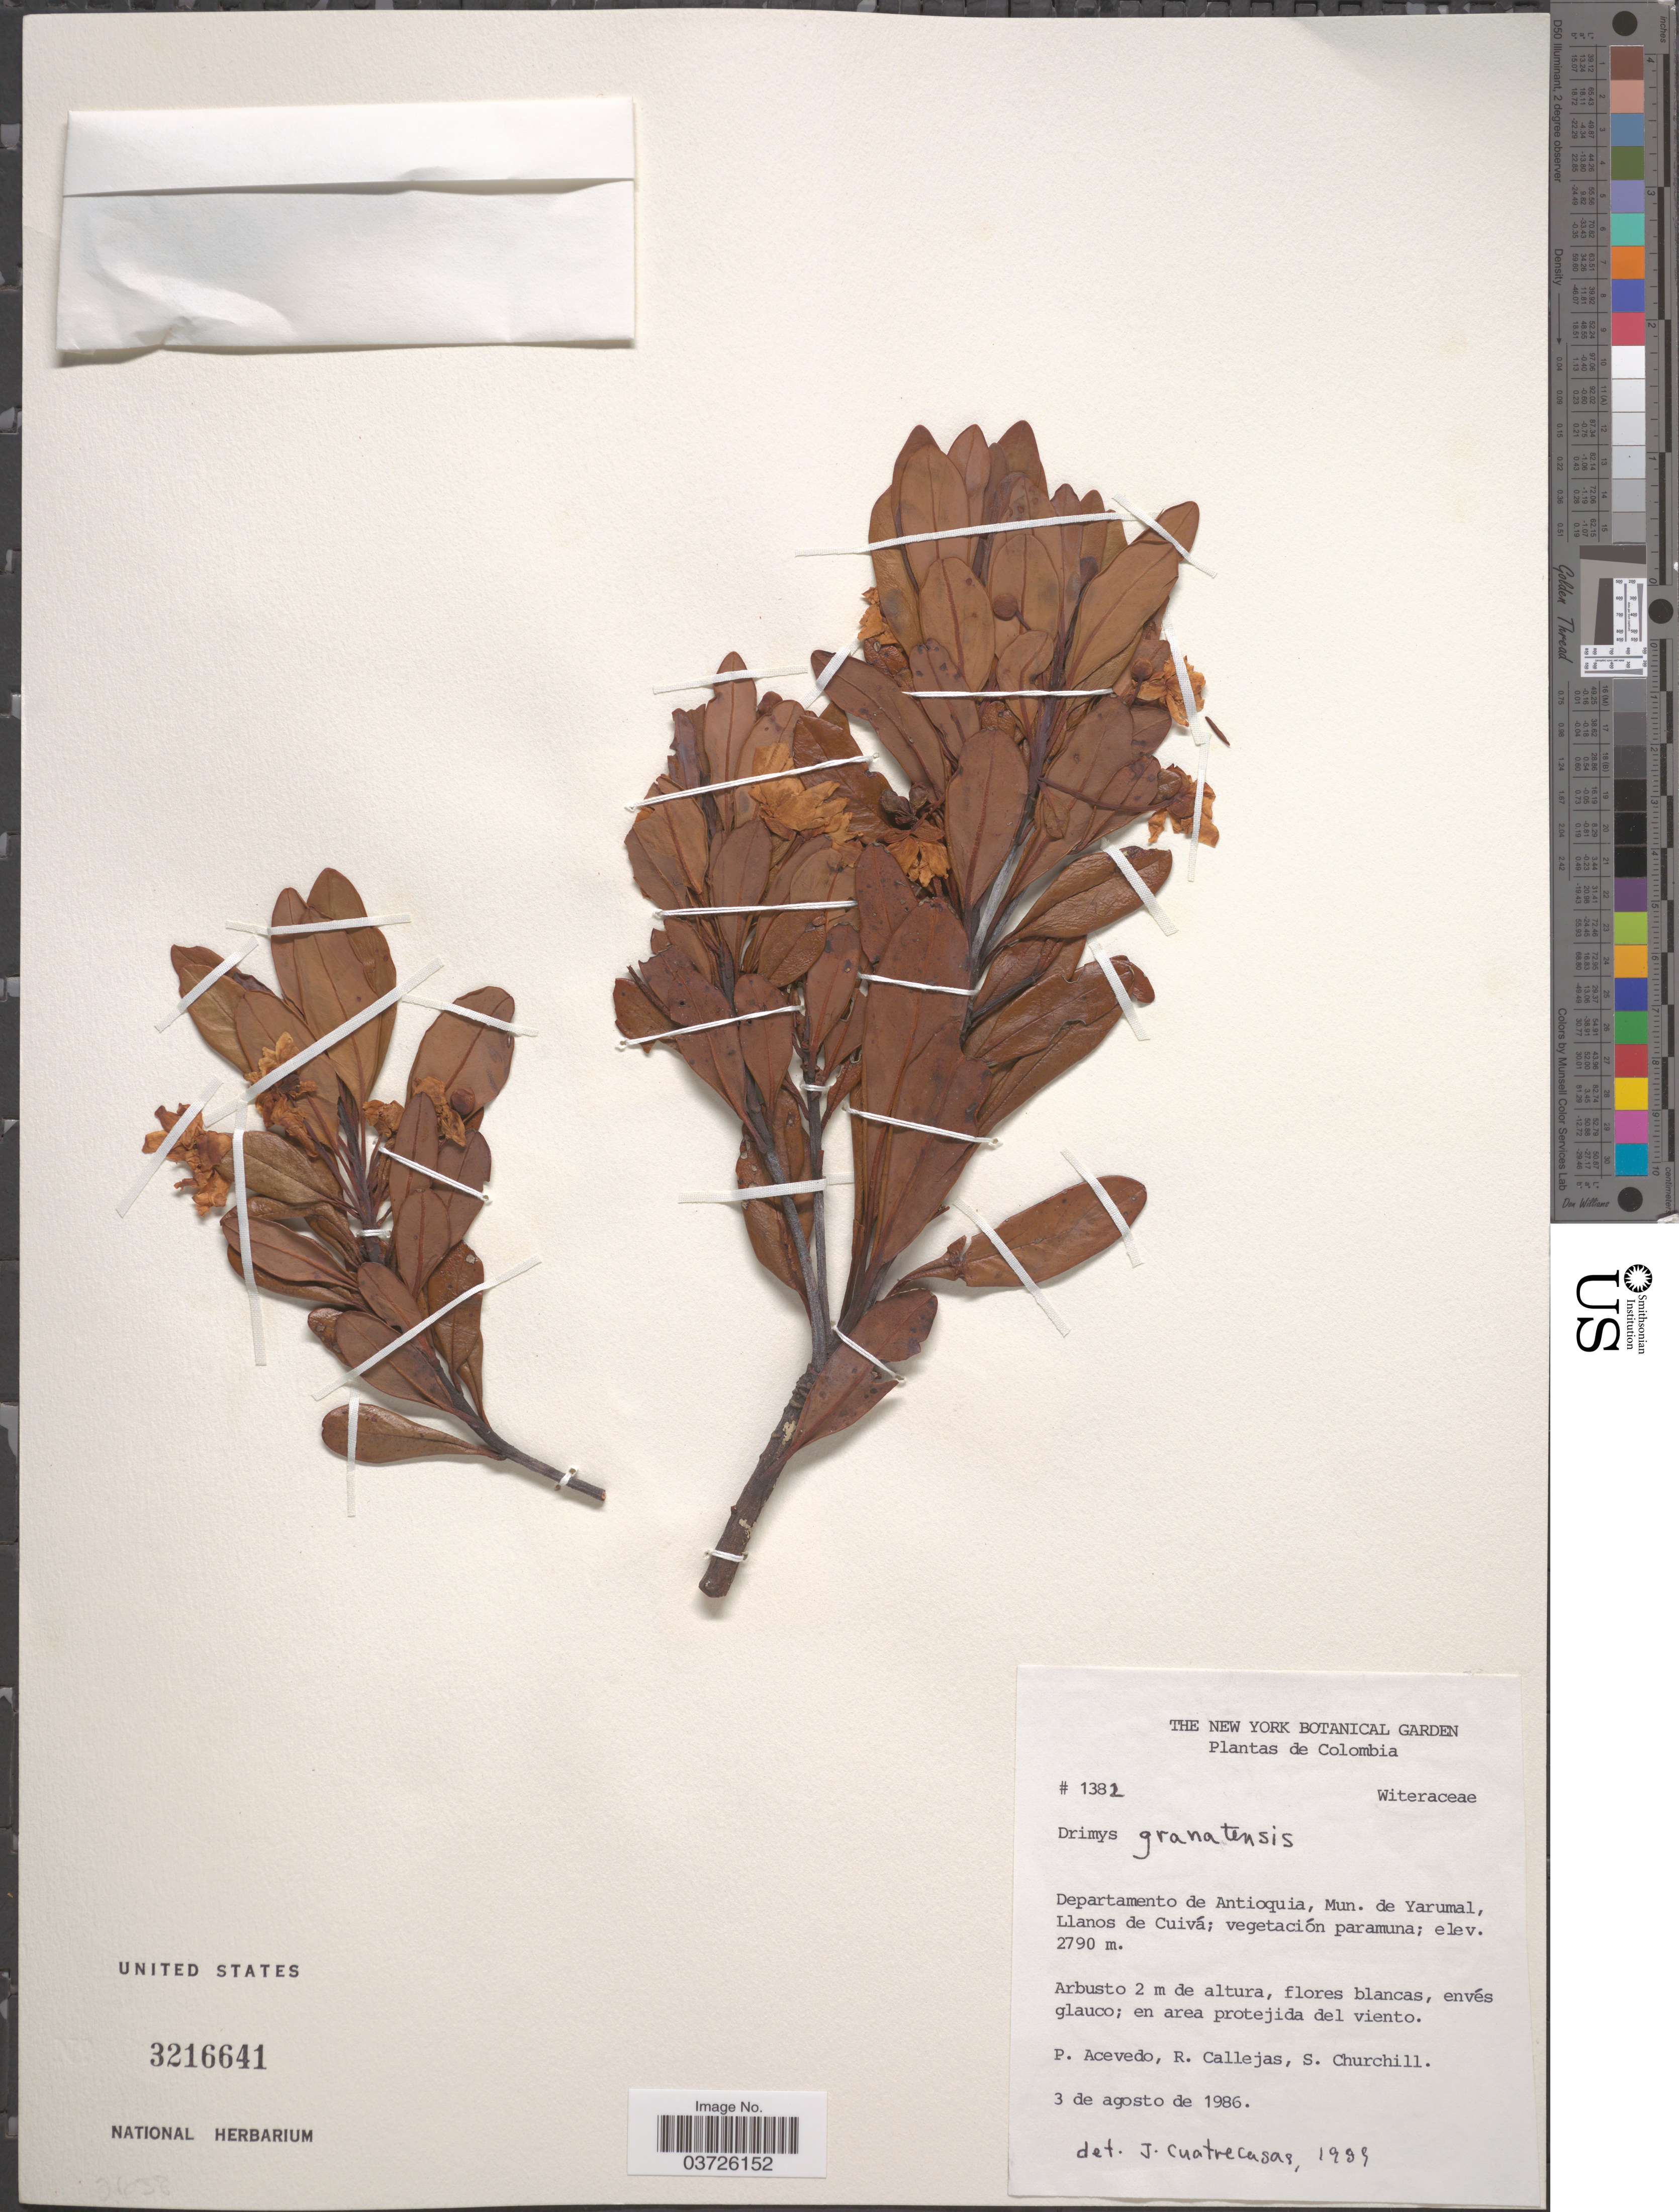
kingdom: Plantae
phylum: Tracheophyta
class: Magnoliopsida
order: Canellales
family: Winteraceae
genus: Drimys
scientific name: Drimys granadensis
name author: L. f.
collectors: P. Acevedo-Rodr., R. Callejas & S. Churchill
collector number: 1382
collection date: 1986-08-03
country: Colombia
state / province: Antioquia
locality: Departamento de Antioquia, Mun. de Yarumal, Llanos de Cuivá.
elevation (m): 2790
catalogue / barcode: US 3216641